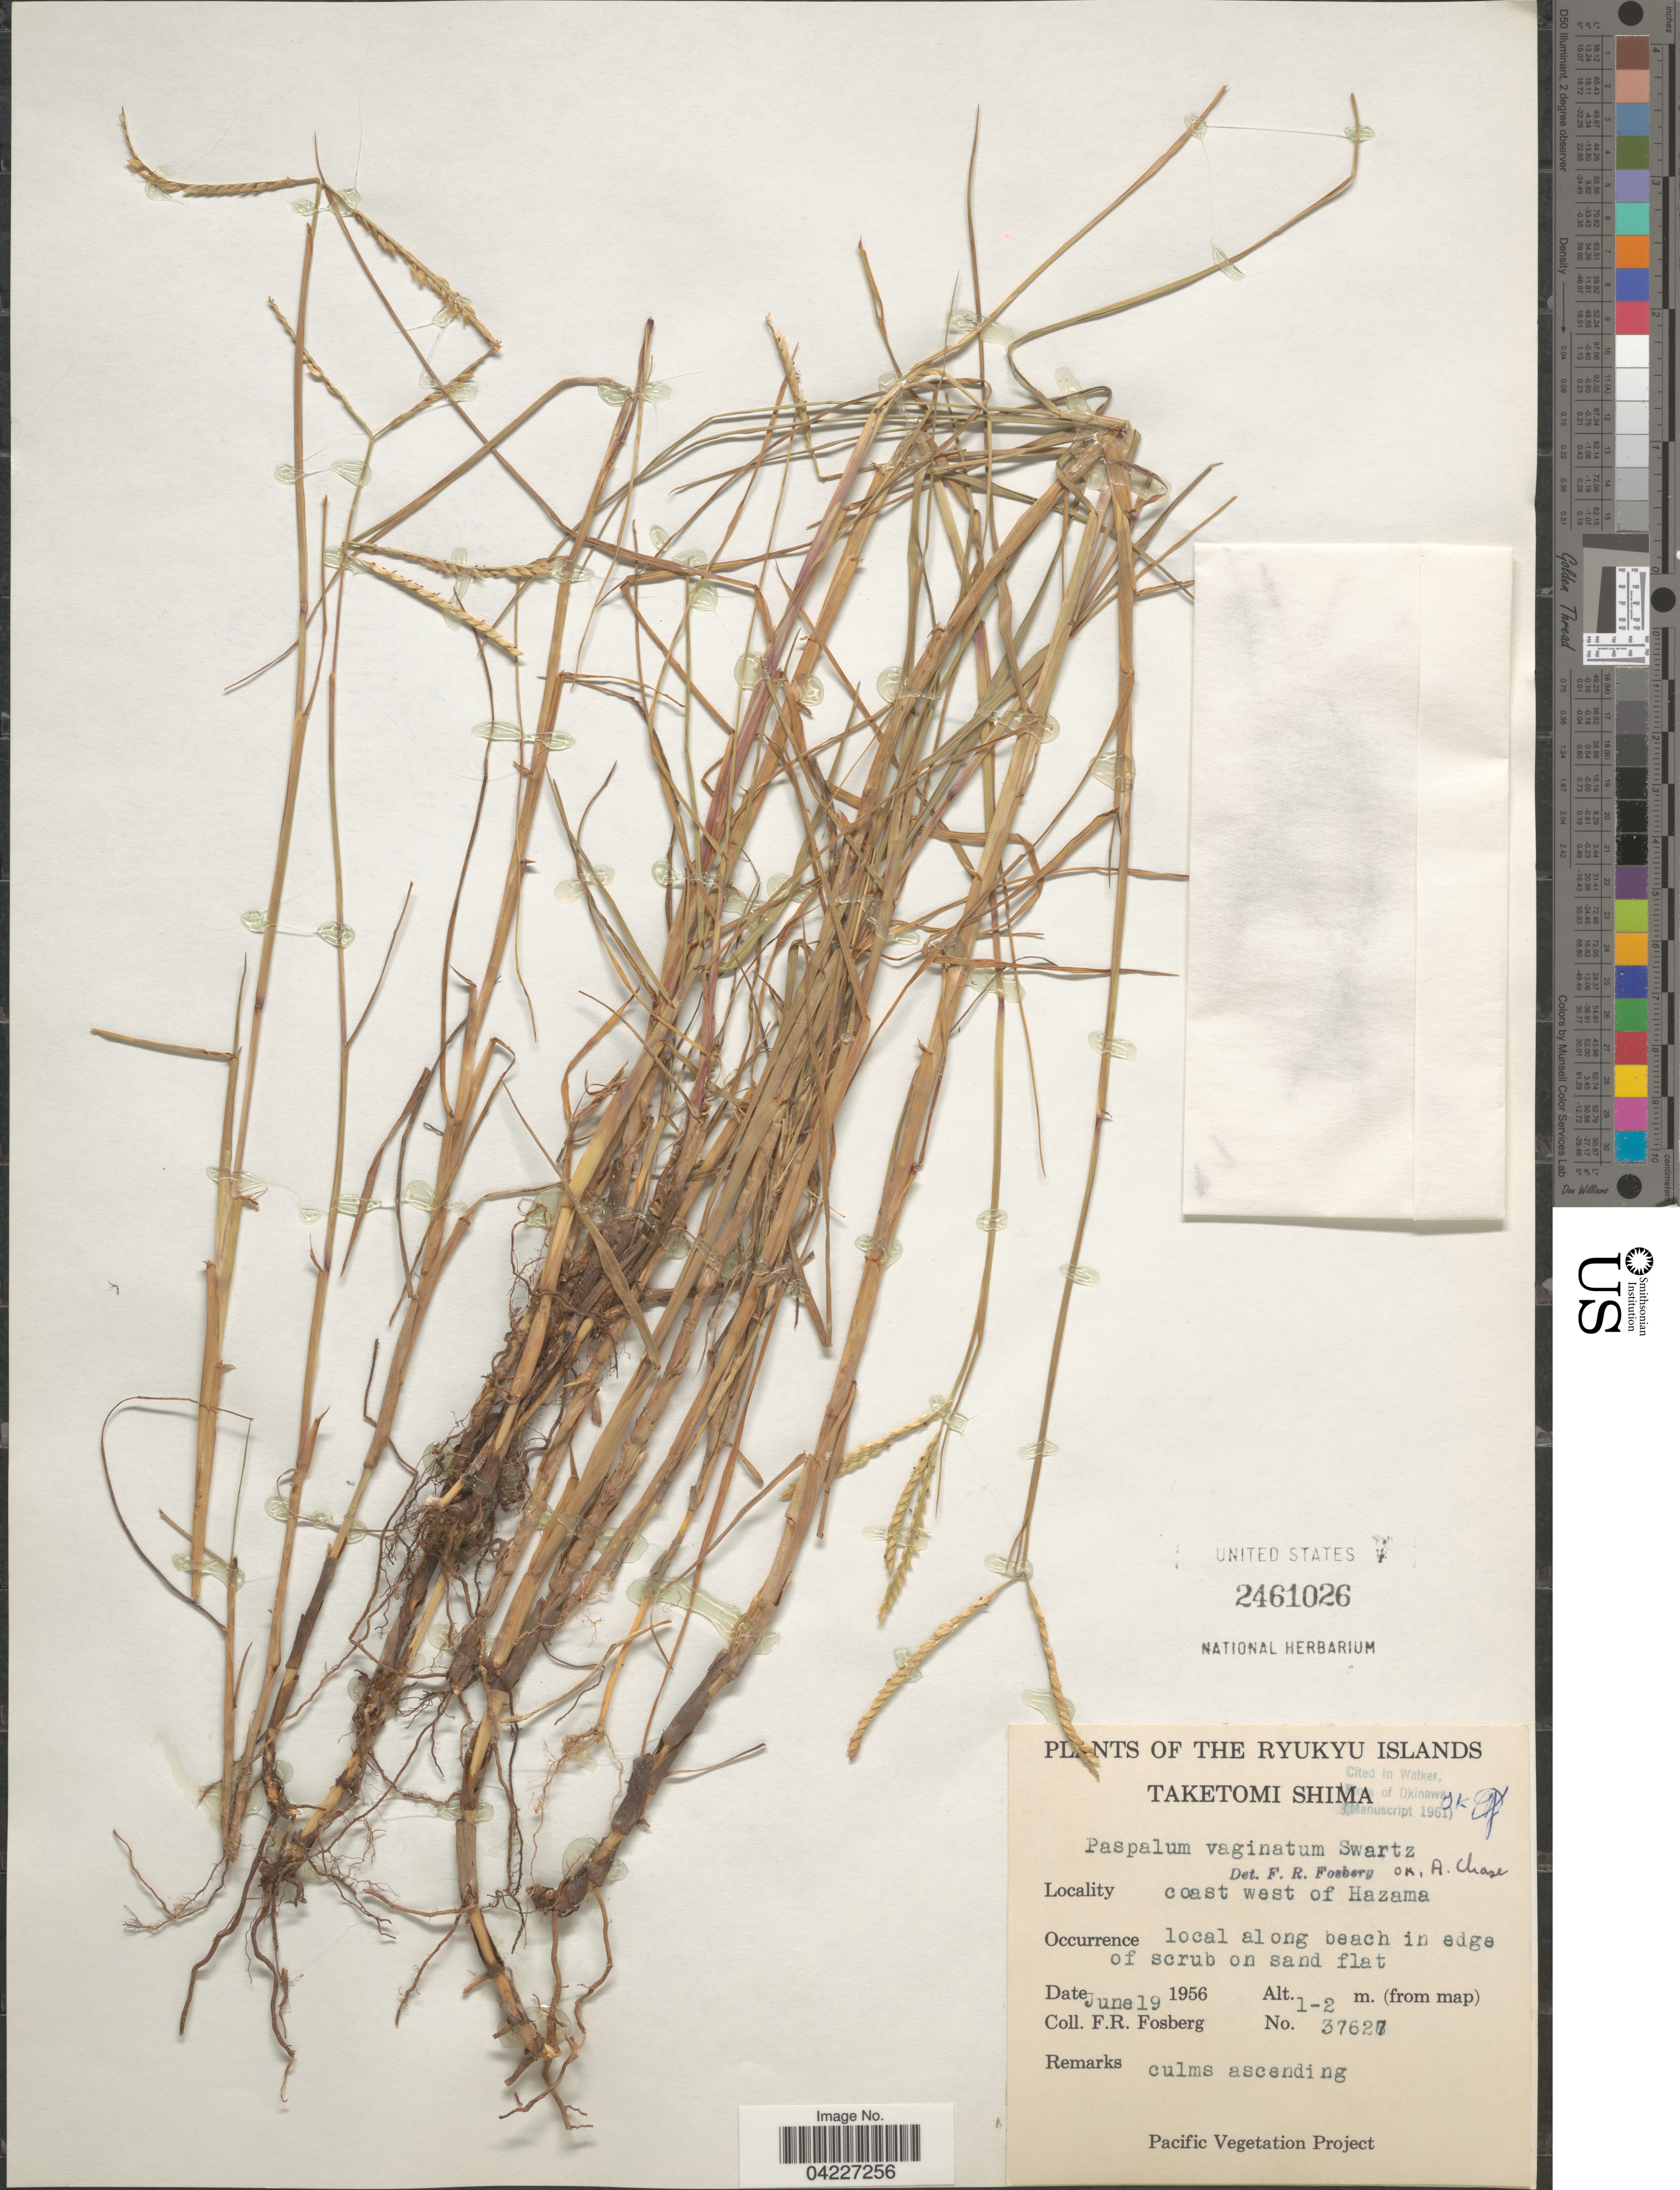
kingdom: Plantae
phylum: Tracheophyta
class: Liliopsida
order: Poales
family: Poaceae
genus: Paspalum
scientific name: Paspalum distichum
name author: L.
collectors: F. R. Fosberg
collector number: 37627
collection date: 1956-06-19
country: Japan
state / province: Okinawa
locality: The Ryukyu Islands. Taketomi Shima. Coast west of Hazama. Local along beach in edge of scrub on sand flat.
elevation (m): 1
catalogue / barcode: US 2461026